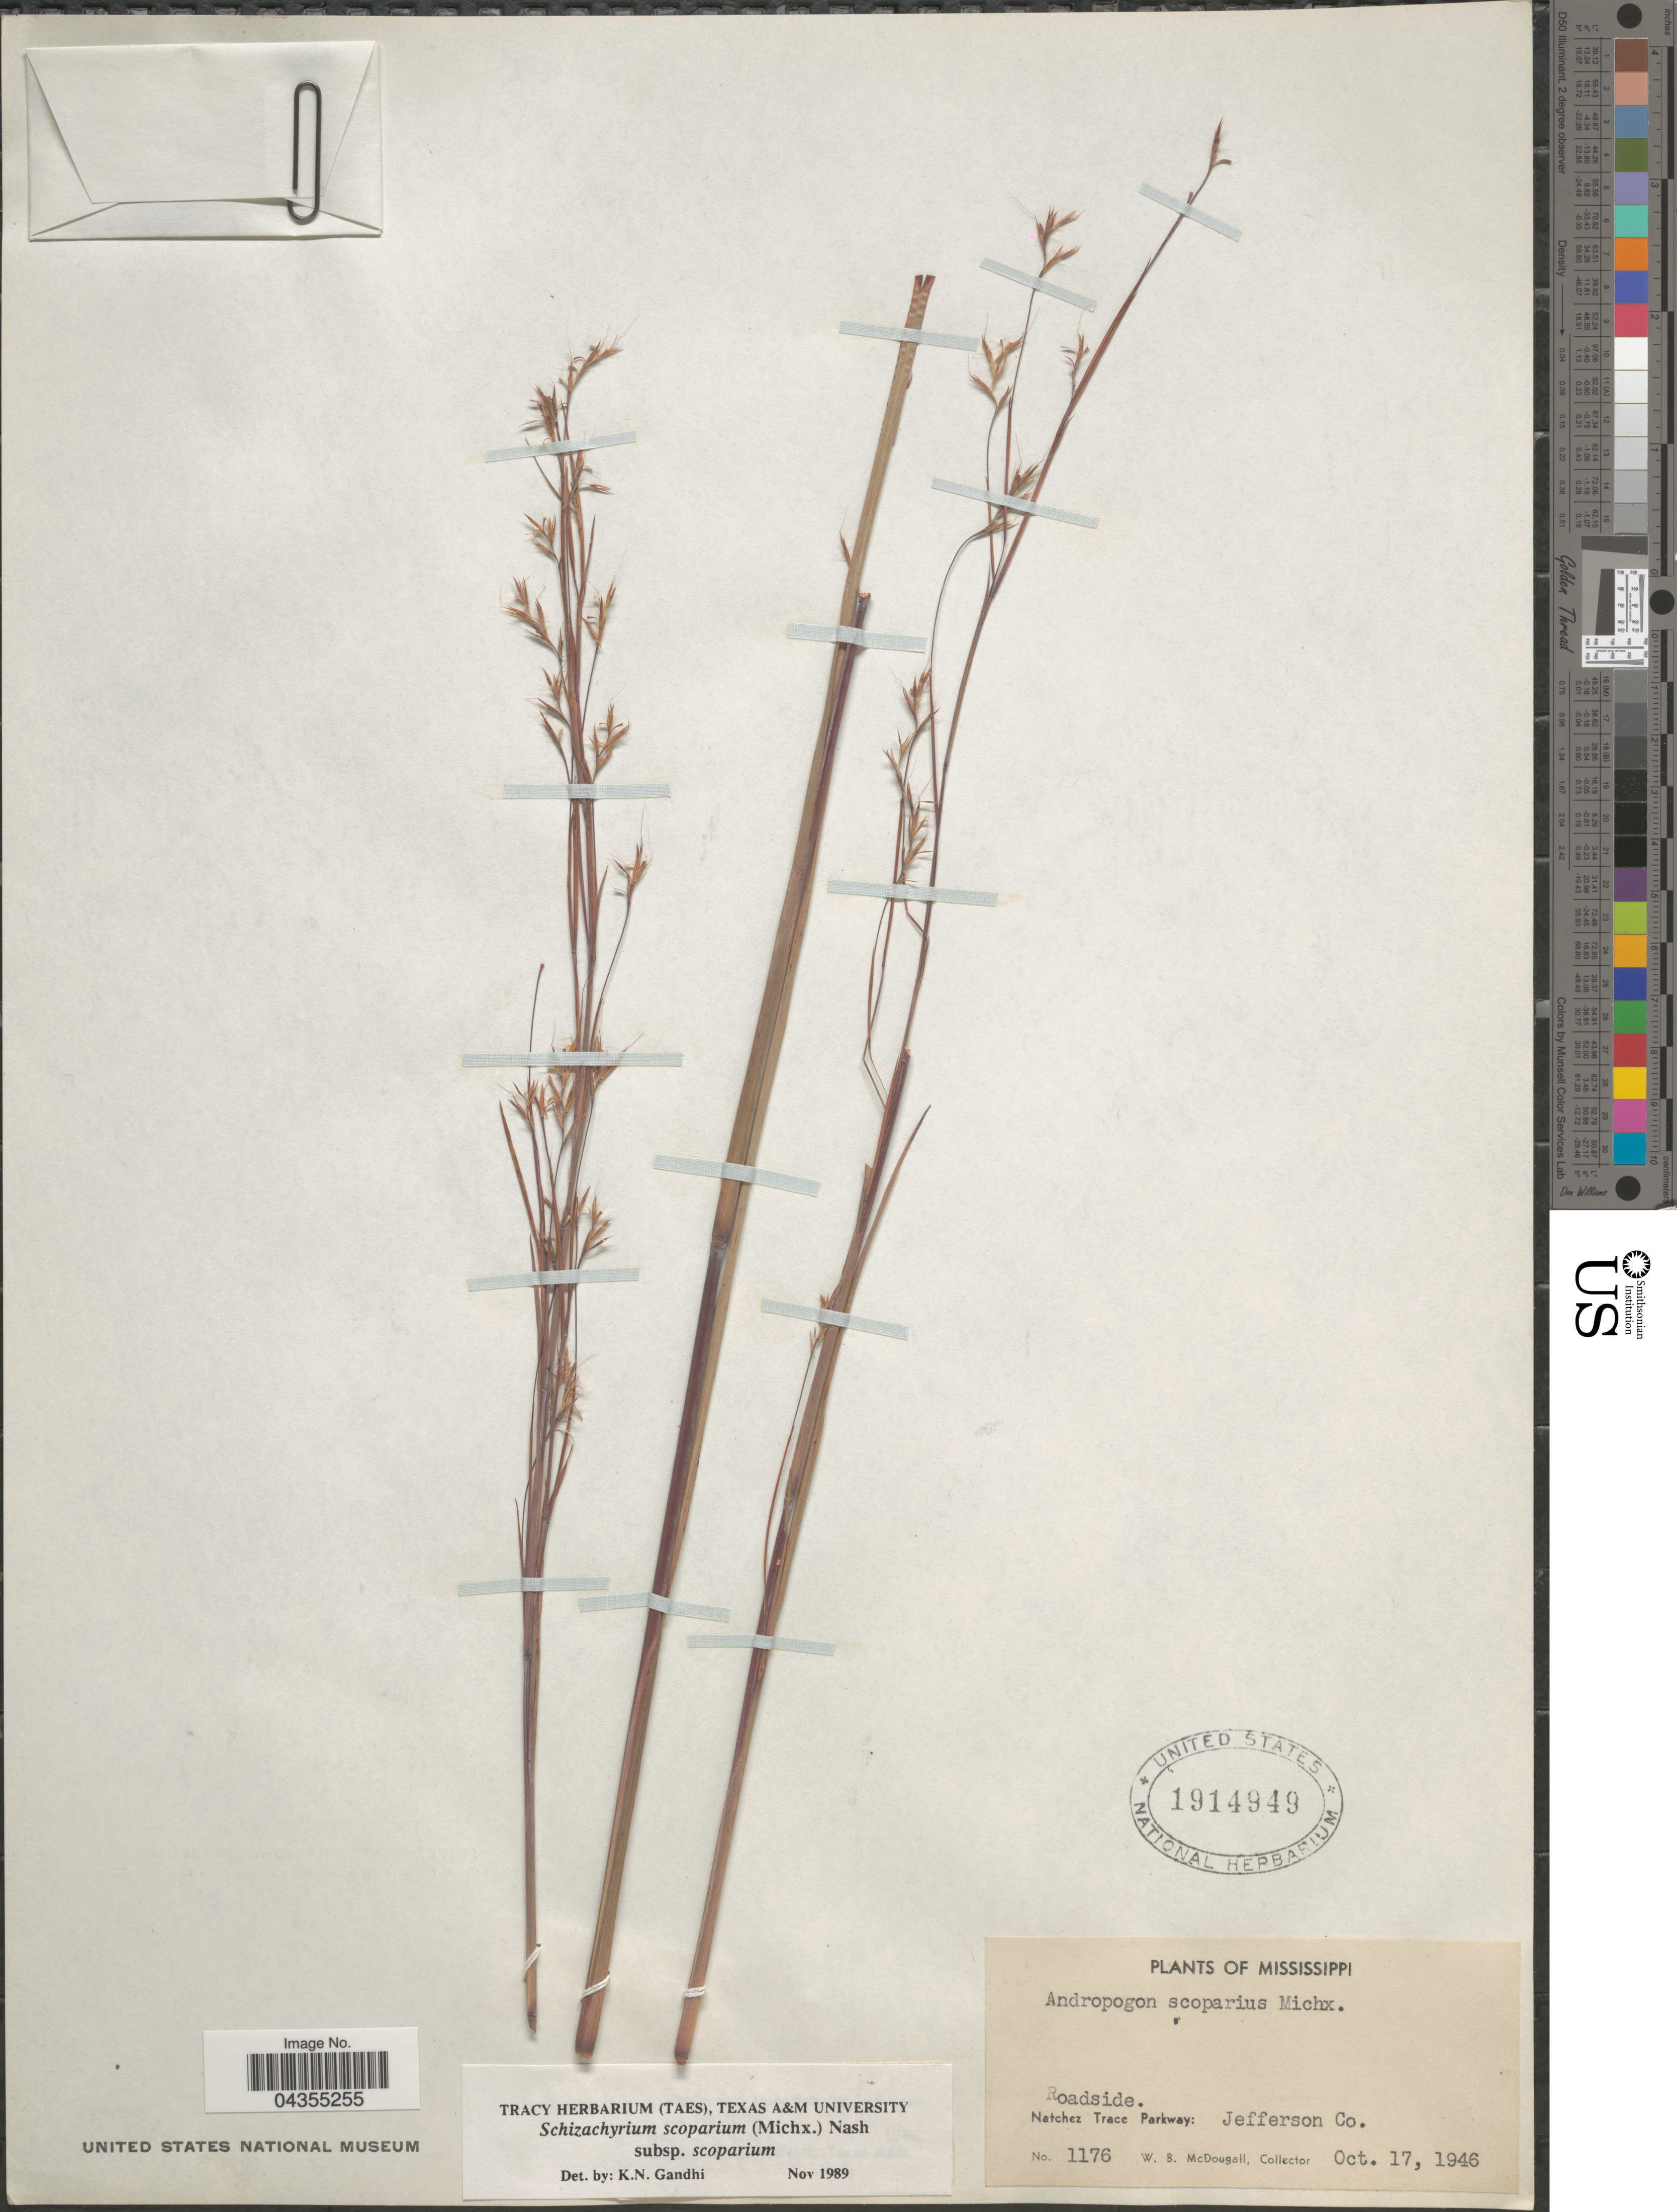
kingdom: Plantae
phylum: Tracheophyta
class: Liliopsida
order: Poales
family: Poaceae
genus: Schizachyrium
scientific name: Schizachyrium scoparium var. scoparium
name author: (Michx.) Nash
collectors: W. B. McDougall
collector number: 1176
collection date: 1946-10-17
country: United States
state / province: Mississippi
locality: Roadside. Natchez Trace Parkway: Jefferson Co.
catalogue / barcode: US 1914949